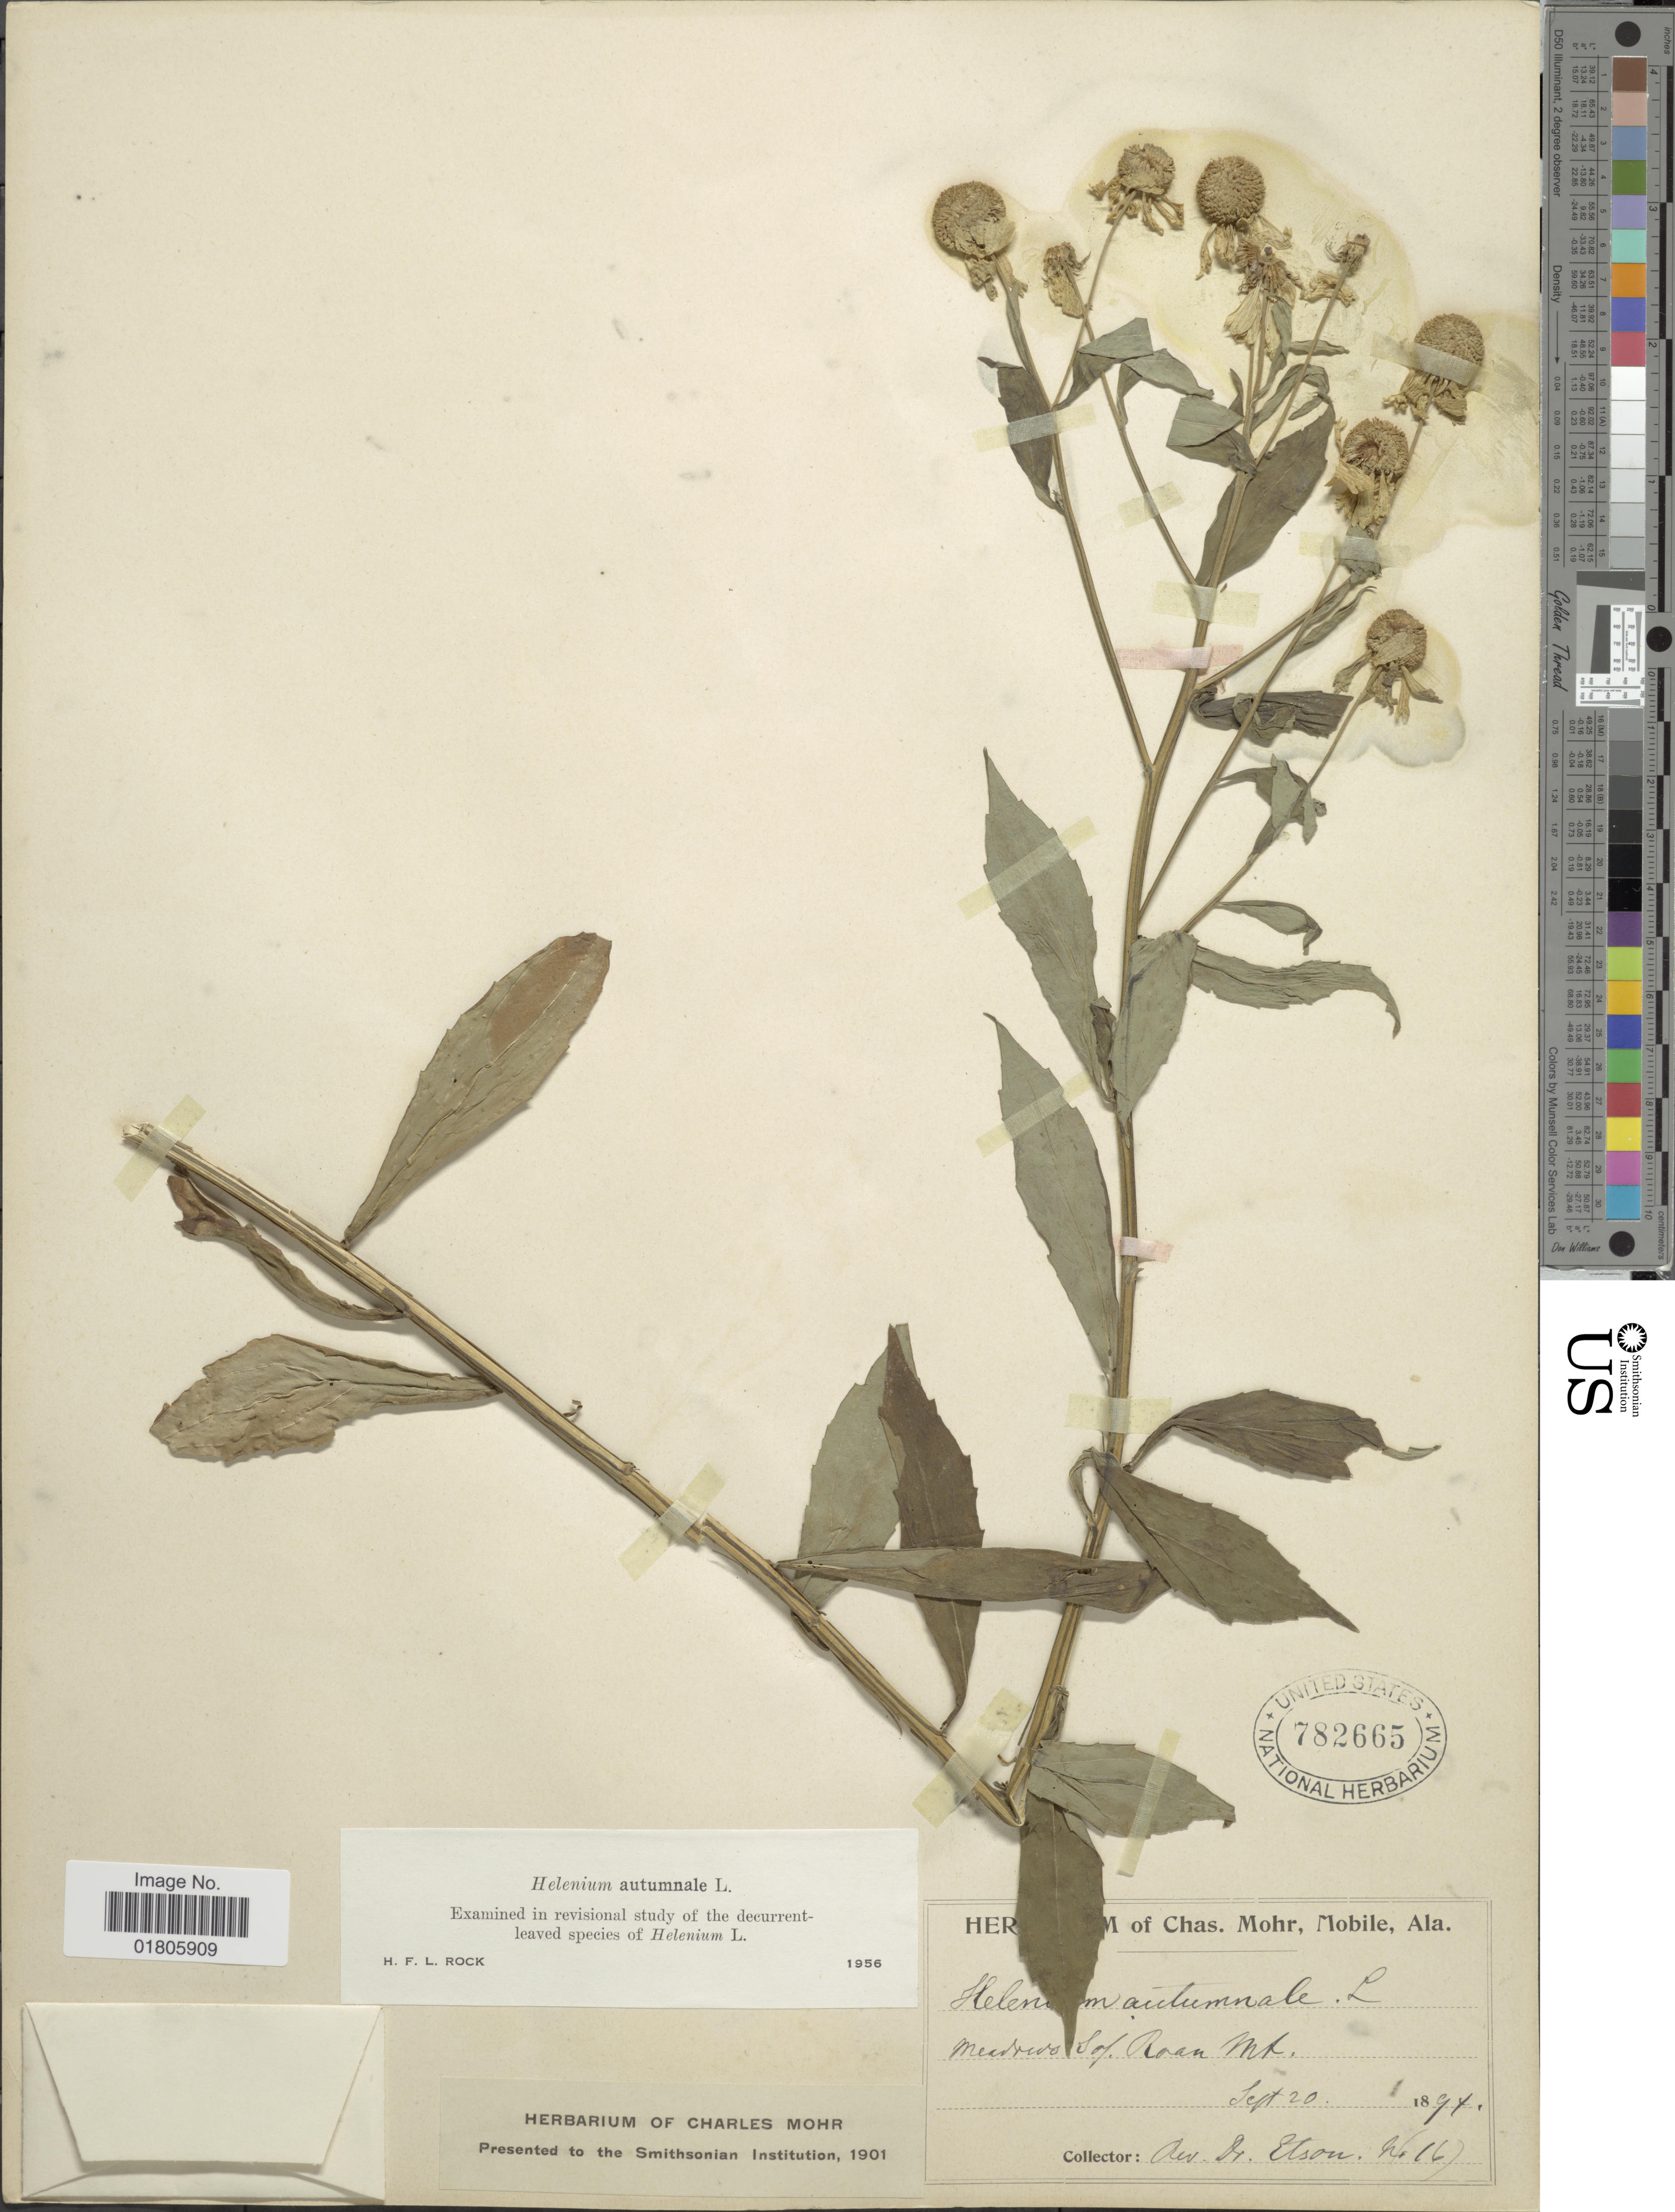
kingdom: Plantae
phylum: Tracheophyta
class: Magnoliopsida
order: Asterales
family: Asteraceae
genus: Helenium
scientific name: Helenium autumnale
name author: L.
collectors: -. Etson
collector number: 16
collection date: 1894-09-20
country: United States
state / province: North Carolina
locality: Meadows of Roan Mt.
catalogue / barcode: US 782665